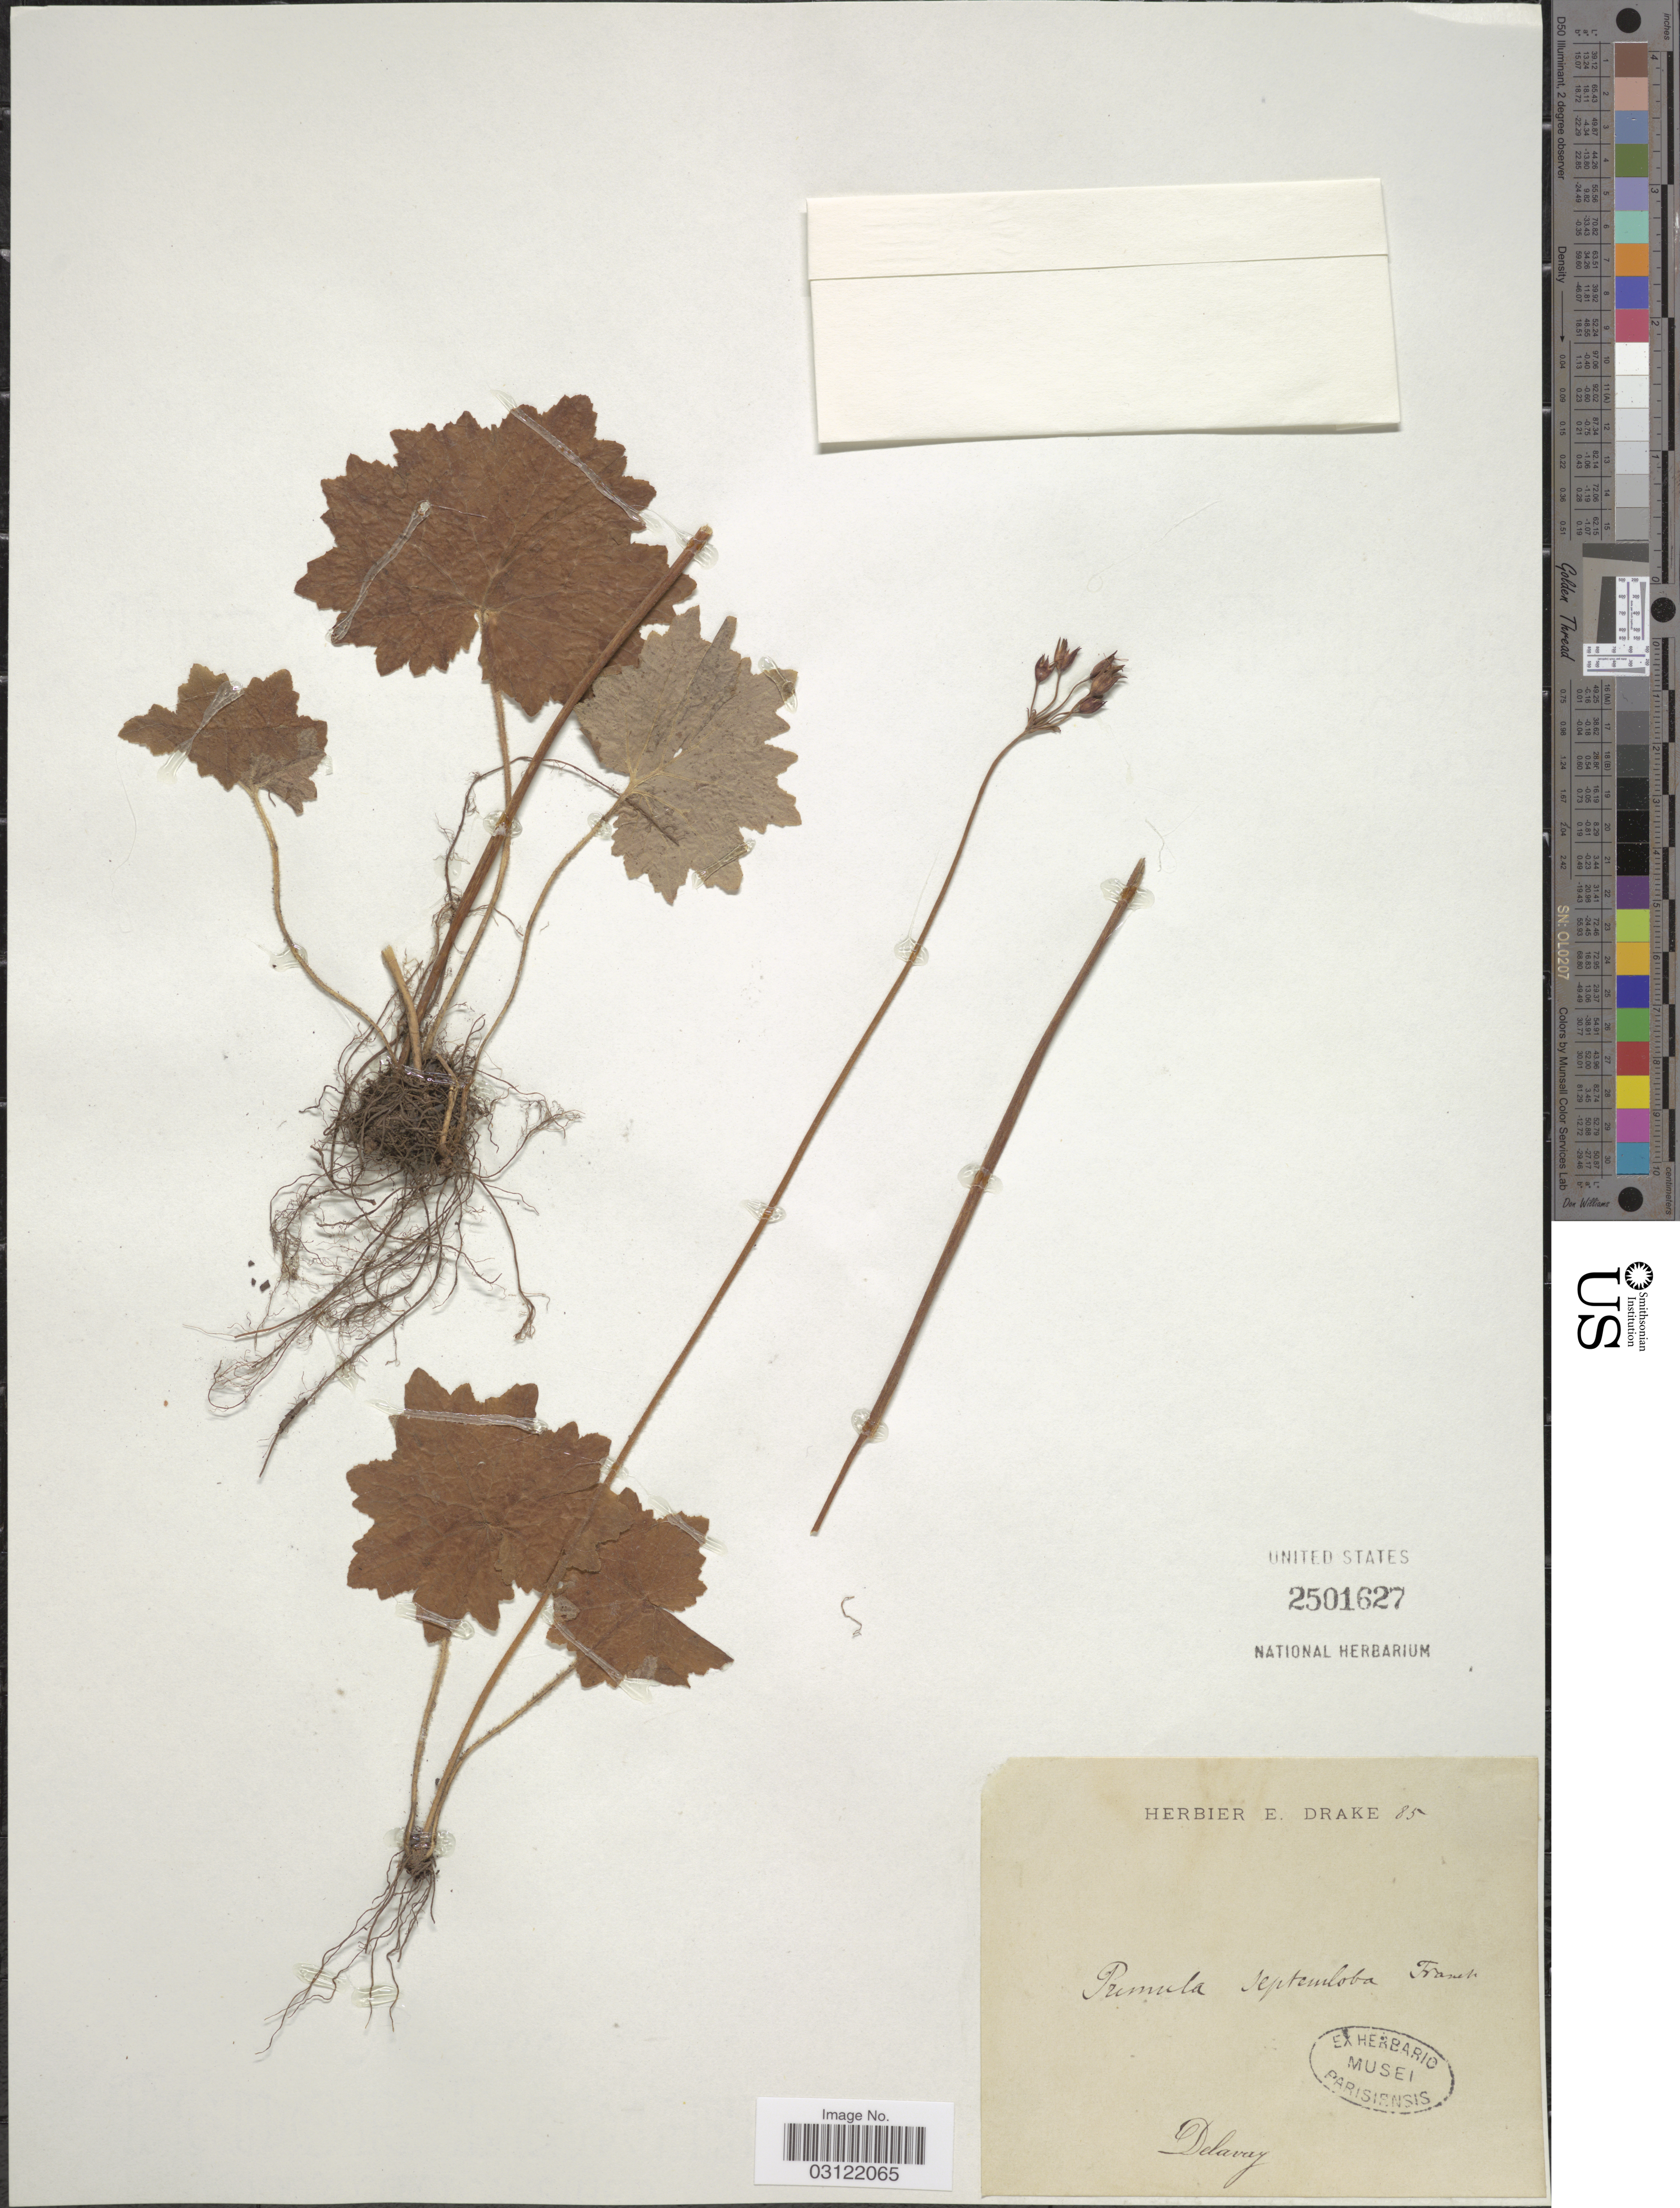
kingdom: Plantae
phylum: Tracheophyta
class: Magnoliopsida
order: Ericales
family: Primulaceae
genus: Primula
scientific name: Primula septemloba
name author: Franch.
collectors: Delavay, --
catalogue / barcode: US 2501627